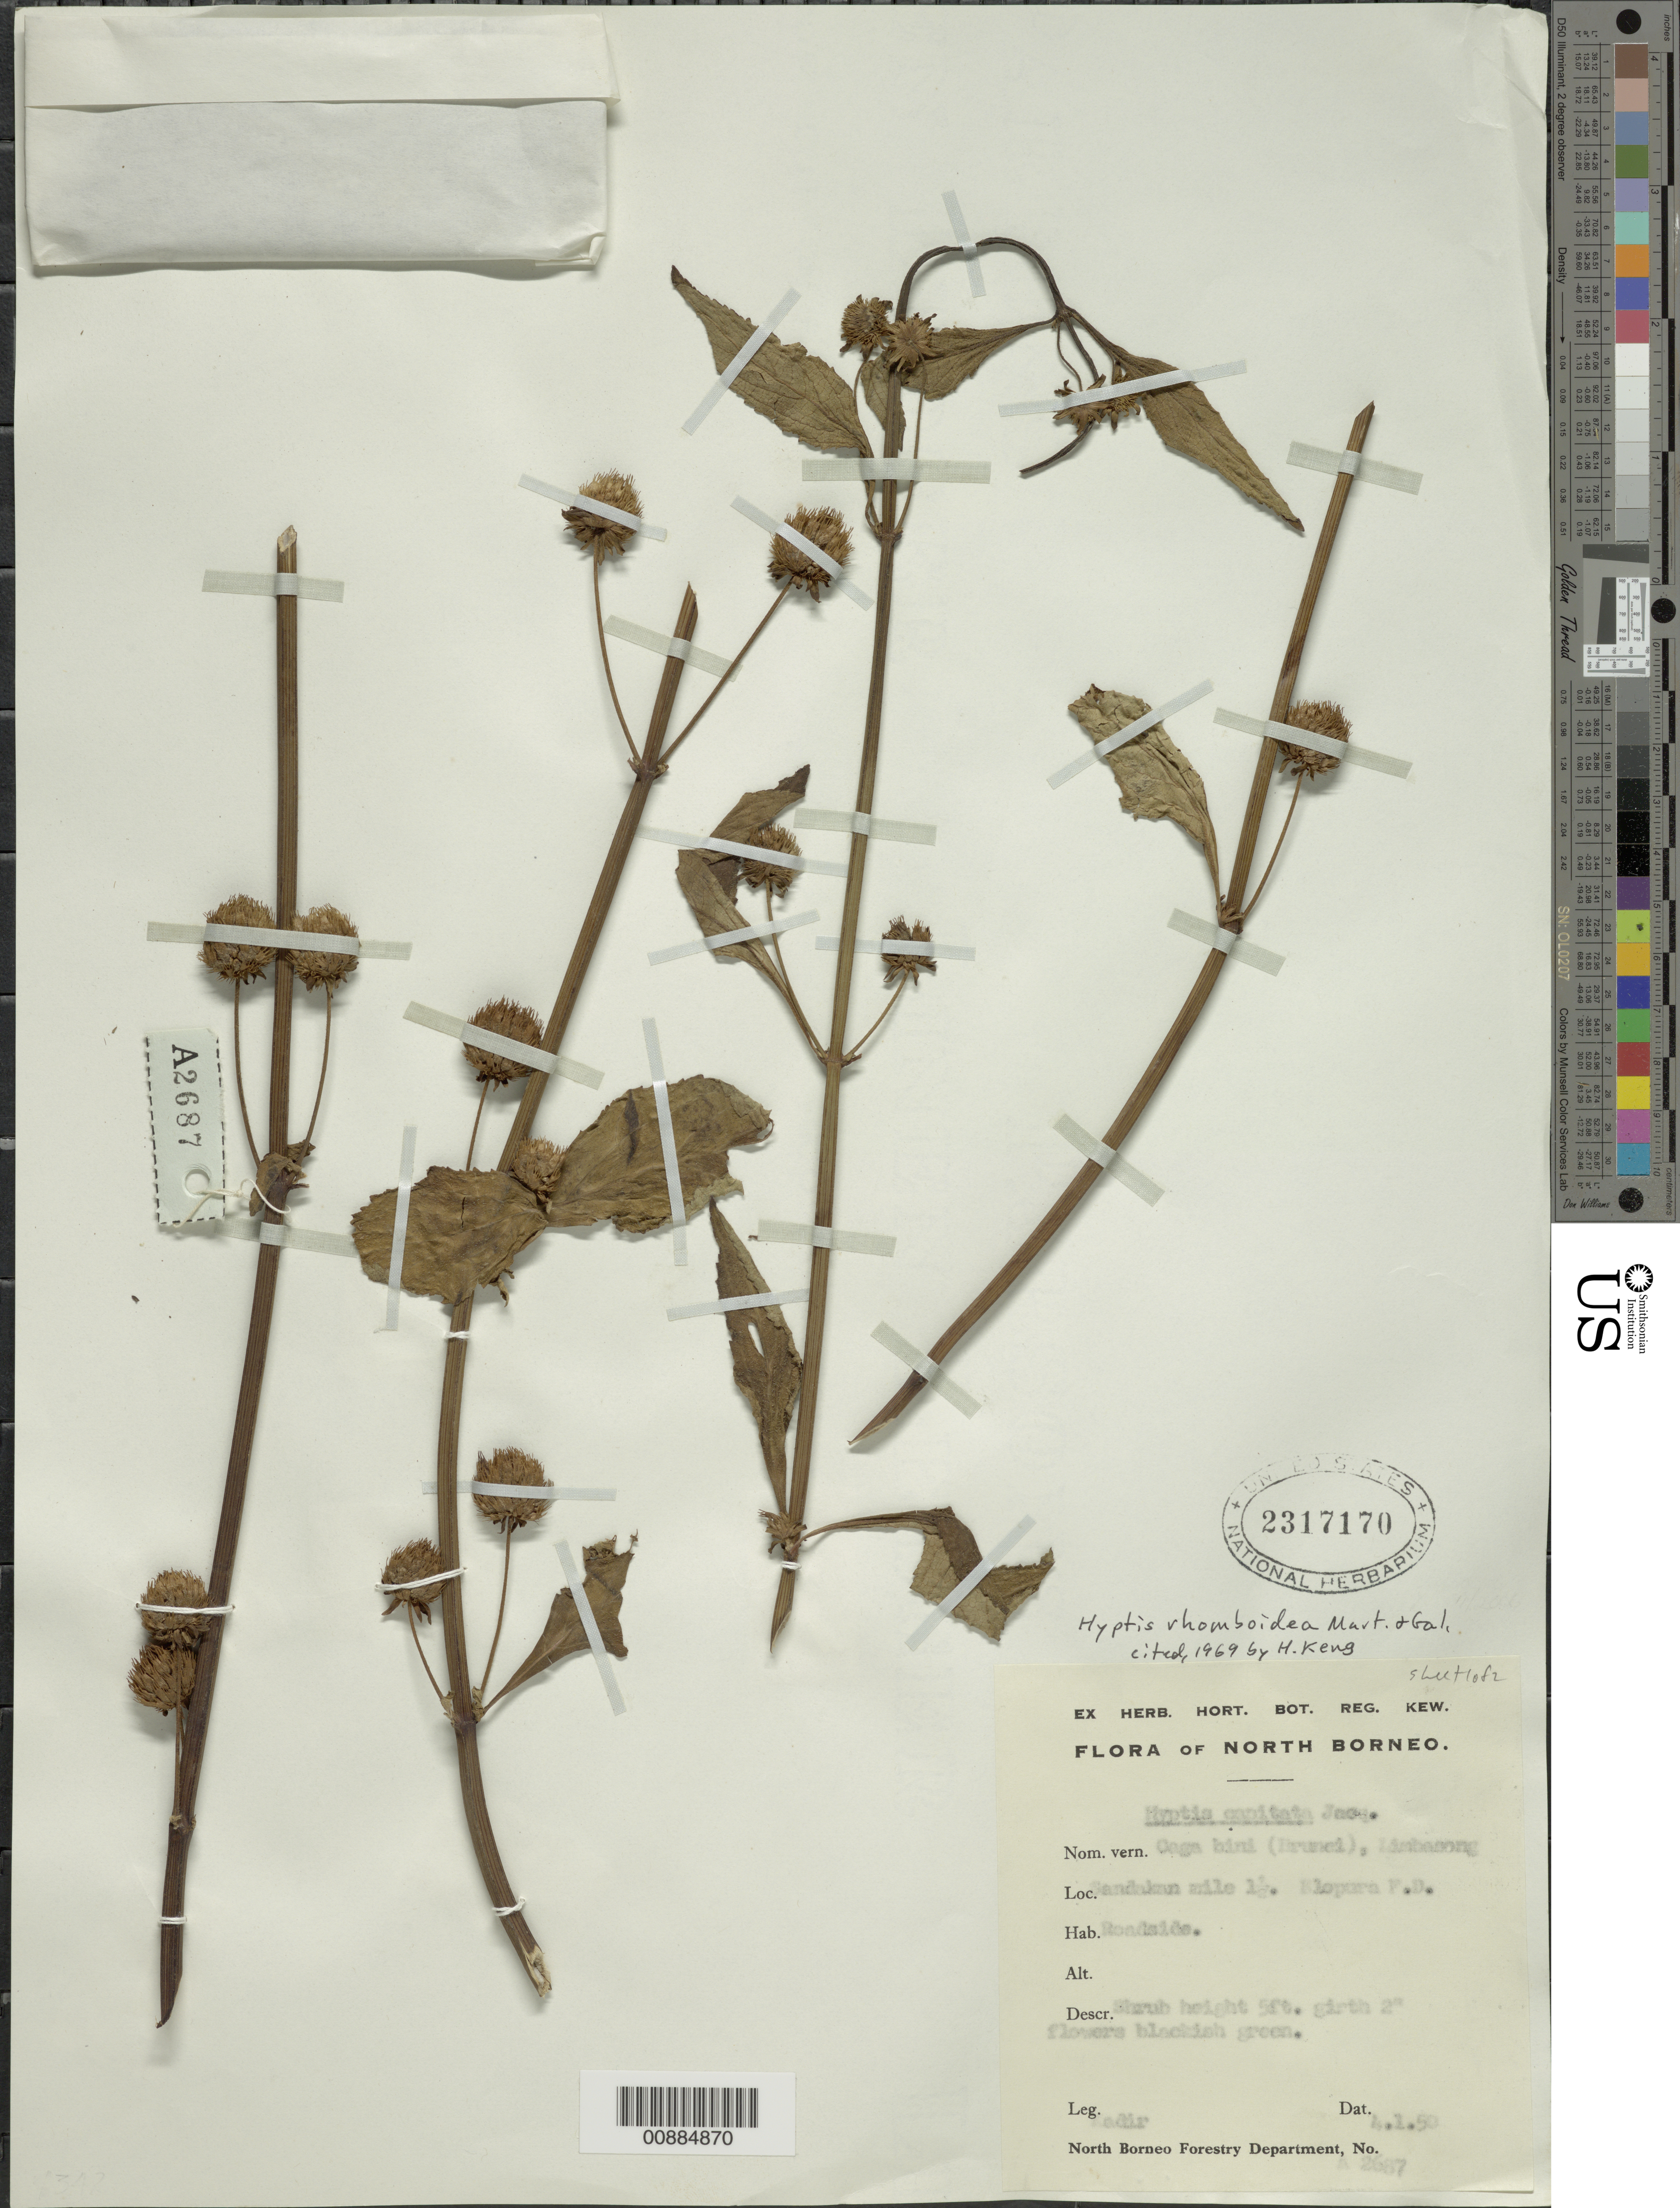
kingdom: Plantae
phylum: Tracheophyta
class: Magnoliopsida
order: Lamiales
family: Lamiaceae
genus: Hyptis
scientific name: Hyptis rhomboidea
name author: M. Martens & Galeotti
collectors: Kadir Bin Abdul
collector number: A 2687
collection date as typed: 04 Jan 1950 or 01 Apr 1950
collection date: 1950-01-04 or 1950-04-01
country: Indonesia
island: Borneo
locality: North Borneo. Sandakan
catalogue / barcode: US 2317170